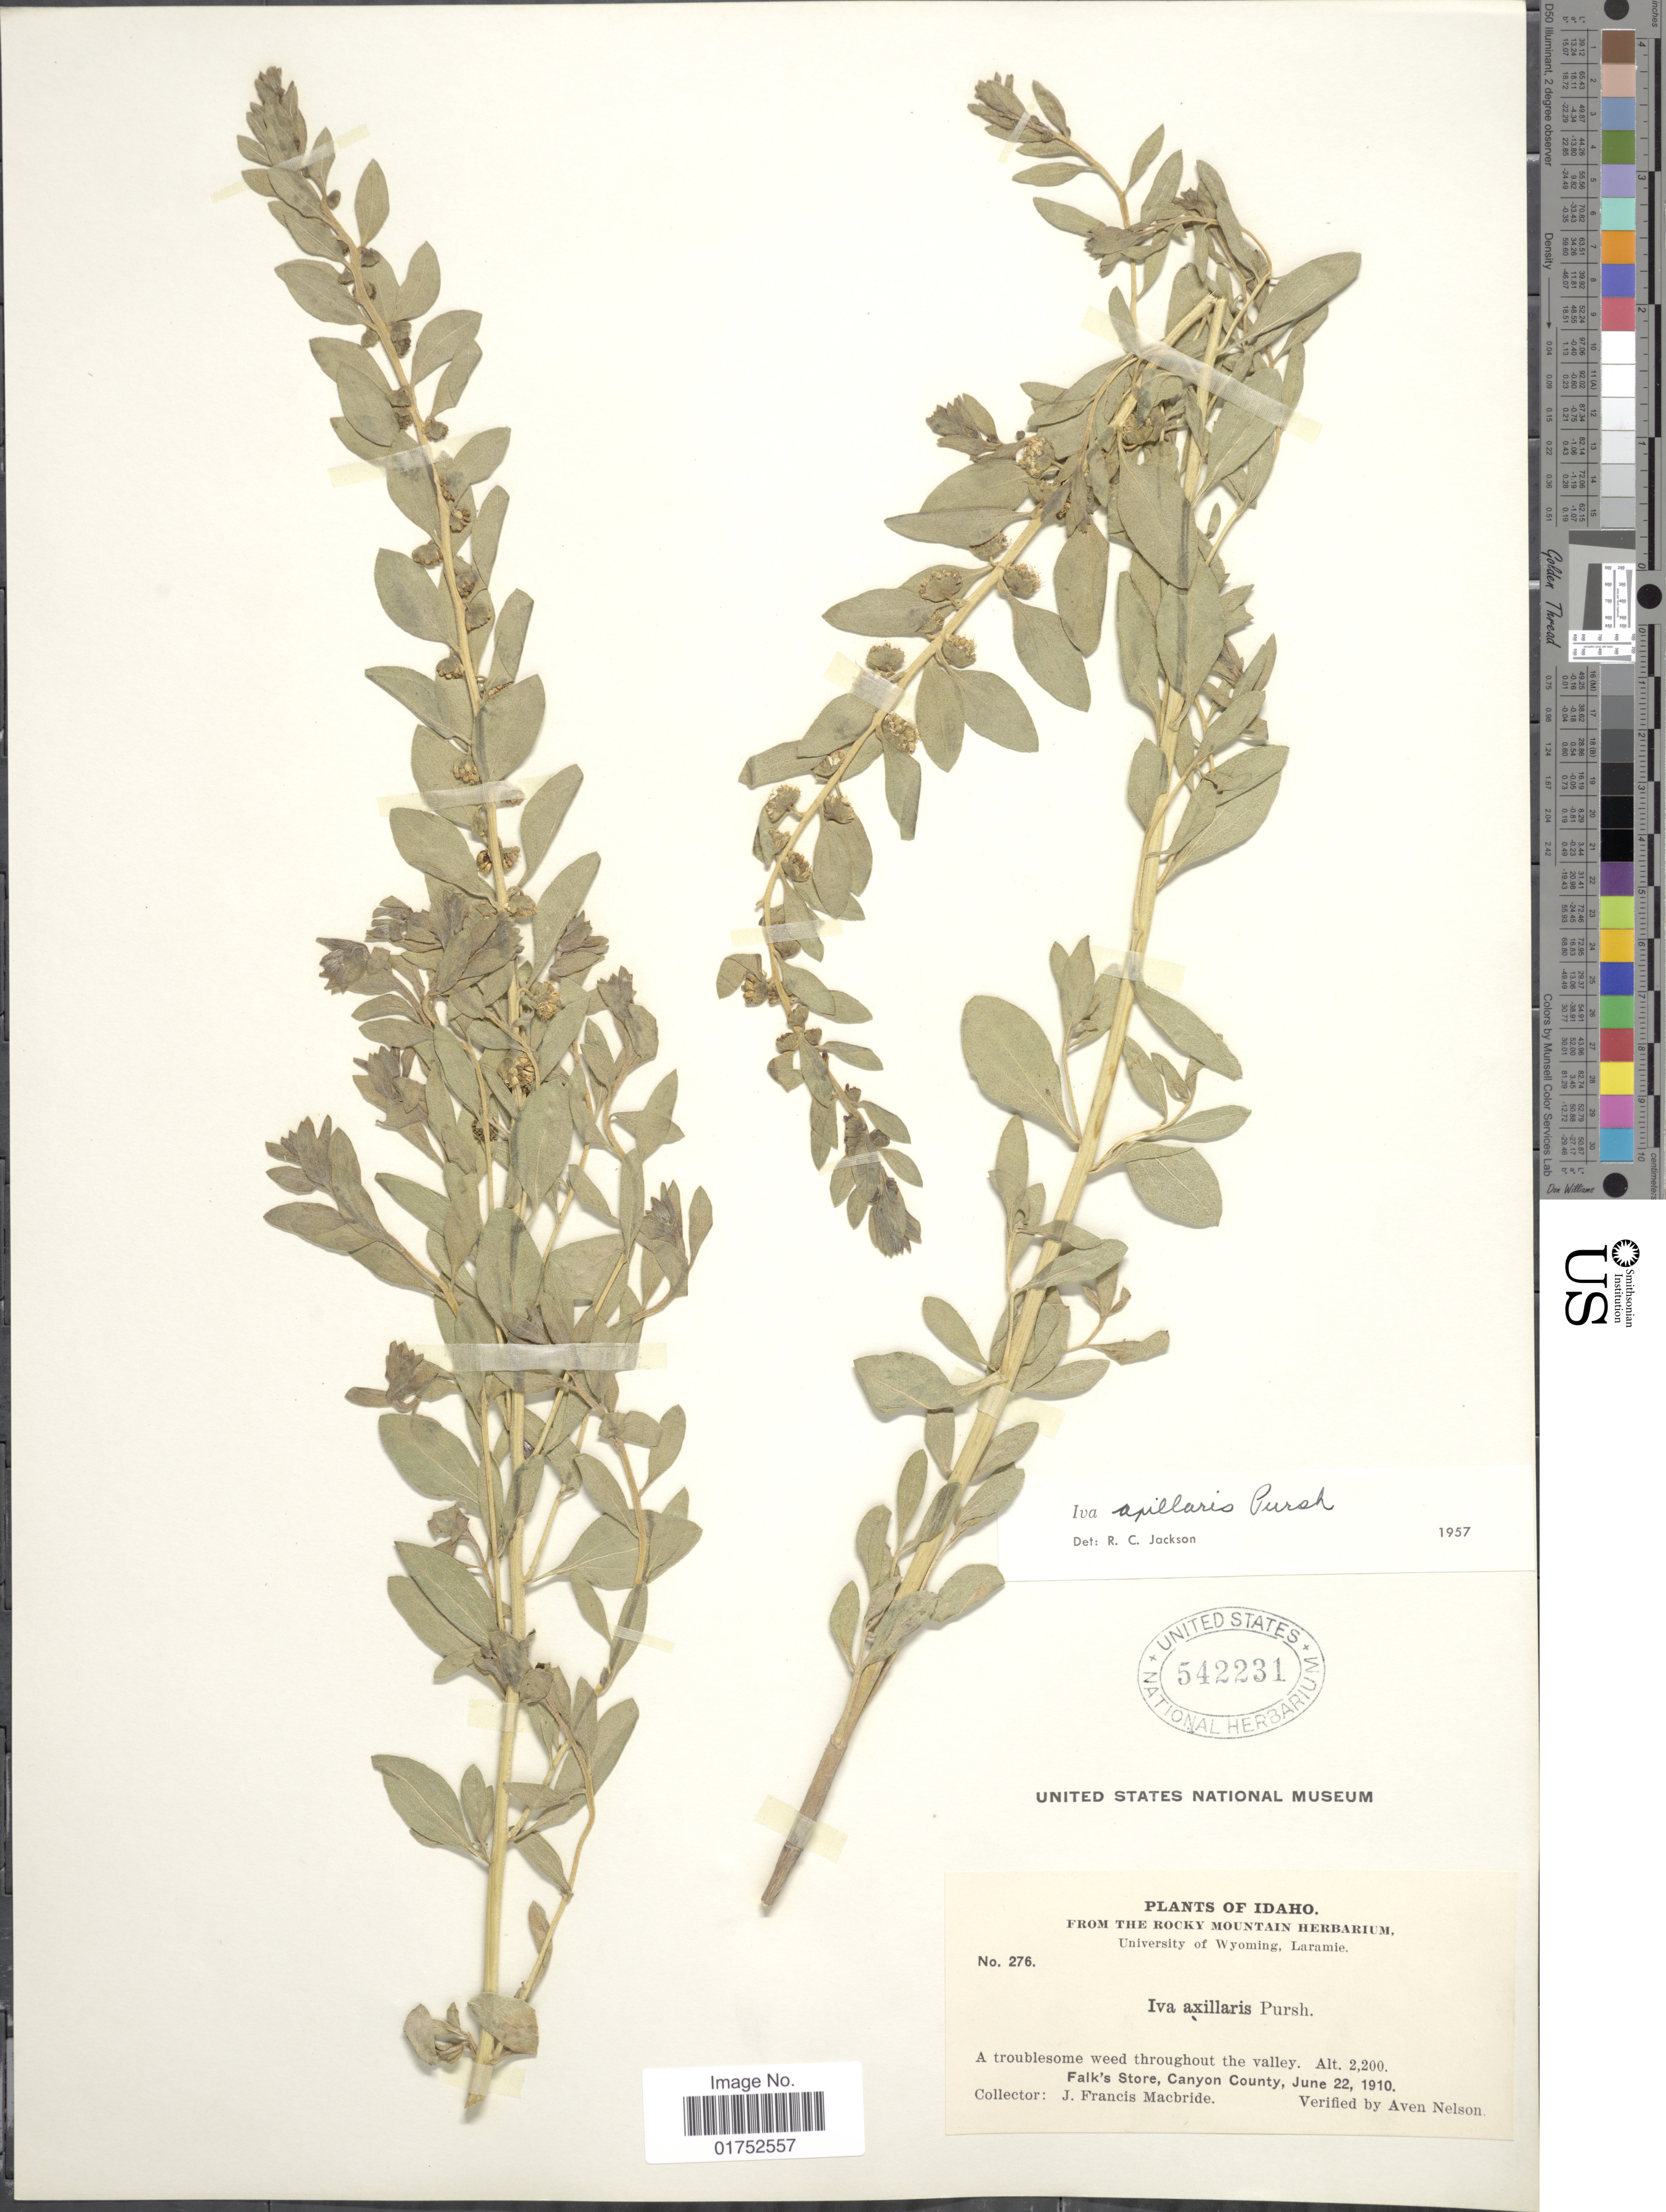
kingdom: Plantae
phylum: Tracheophyta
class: Magnoliopsida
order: Asterales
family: Asteraceae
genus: Iva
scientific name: Iva axillaris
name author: Pursh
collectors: J. F. Macbride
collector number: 276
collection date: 1910-06-22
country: United States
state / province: Idaho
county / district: Canyon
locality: Falk's Store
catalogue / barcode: US 542231